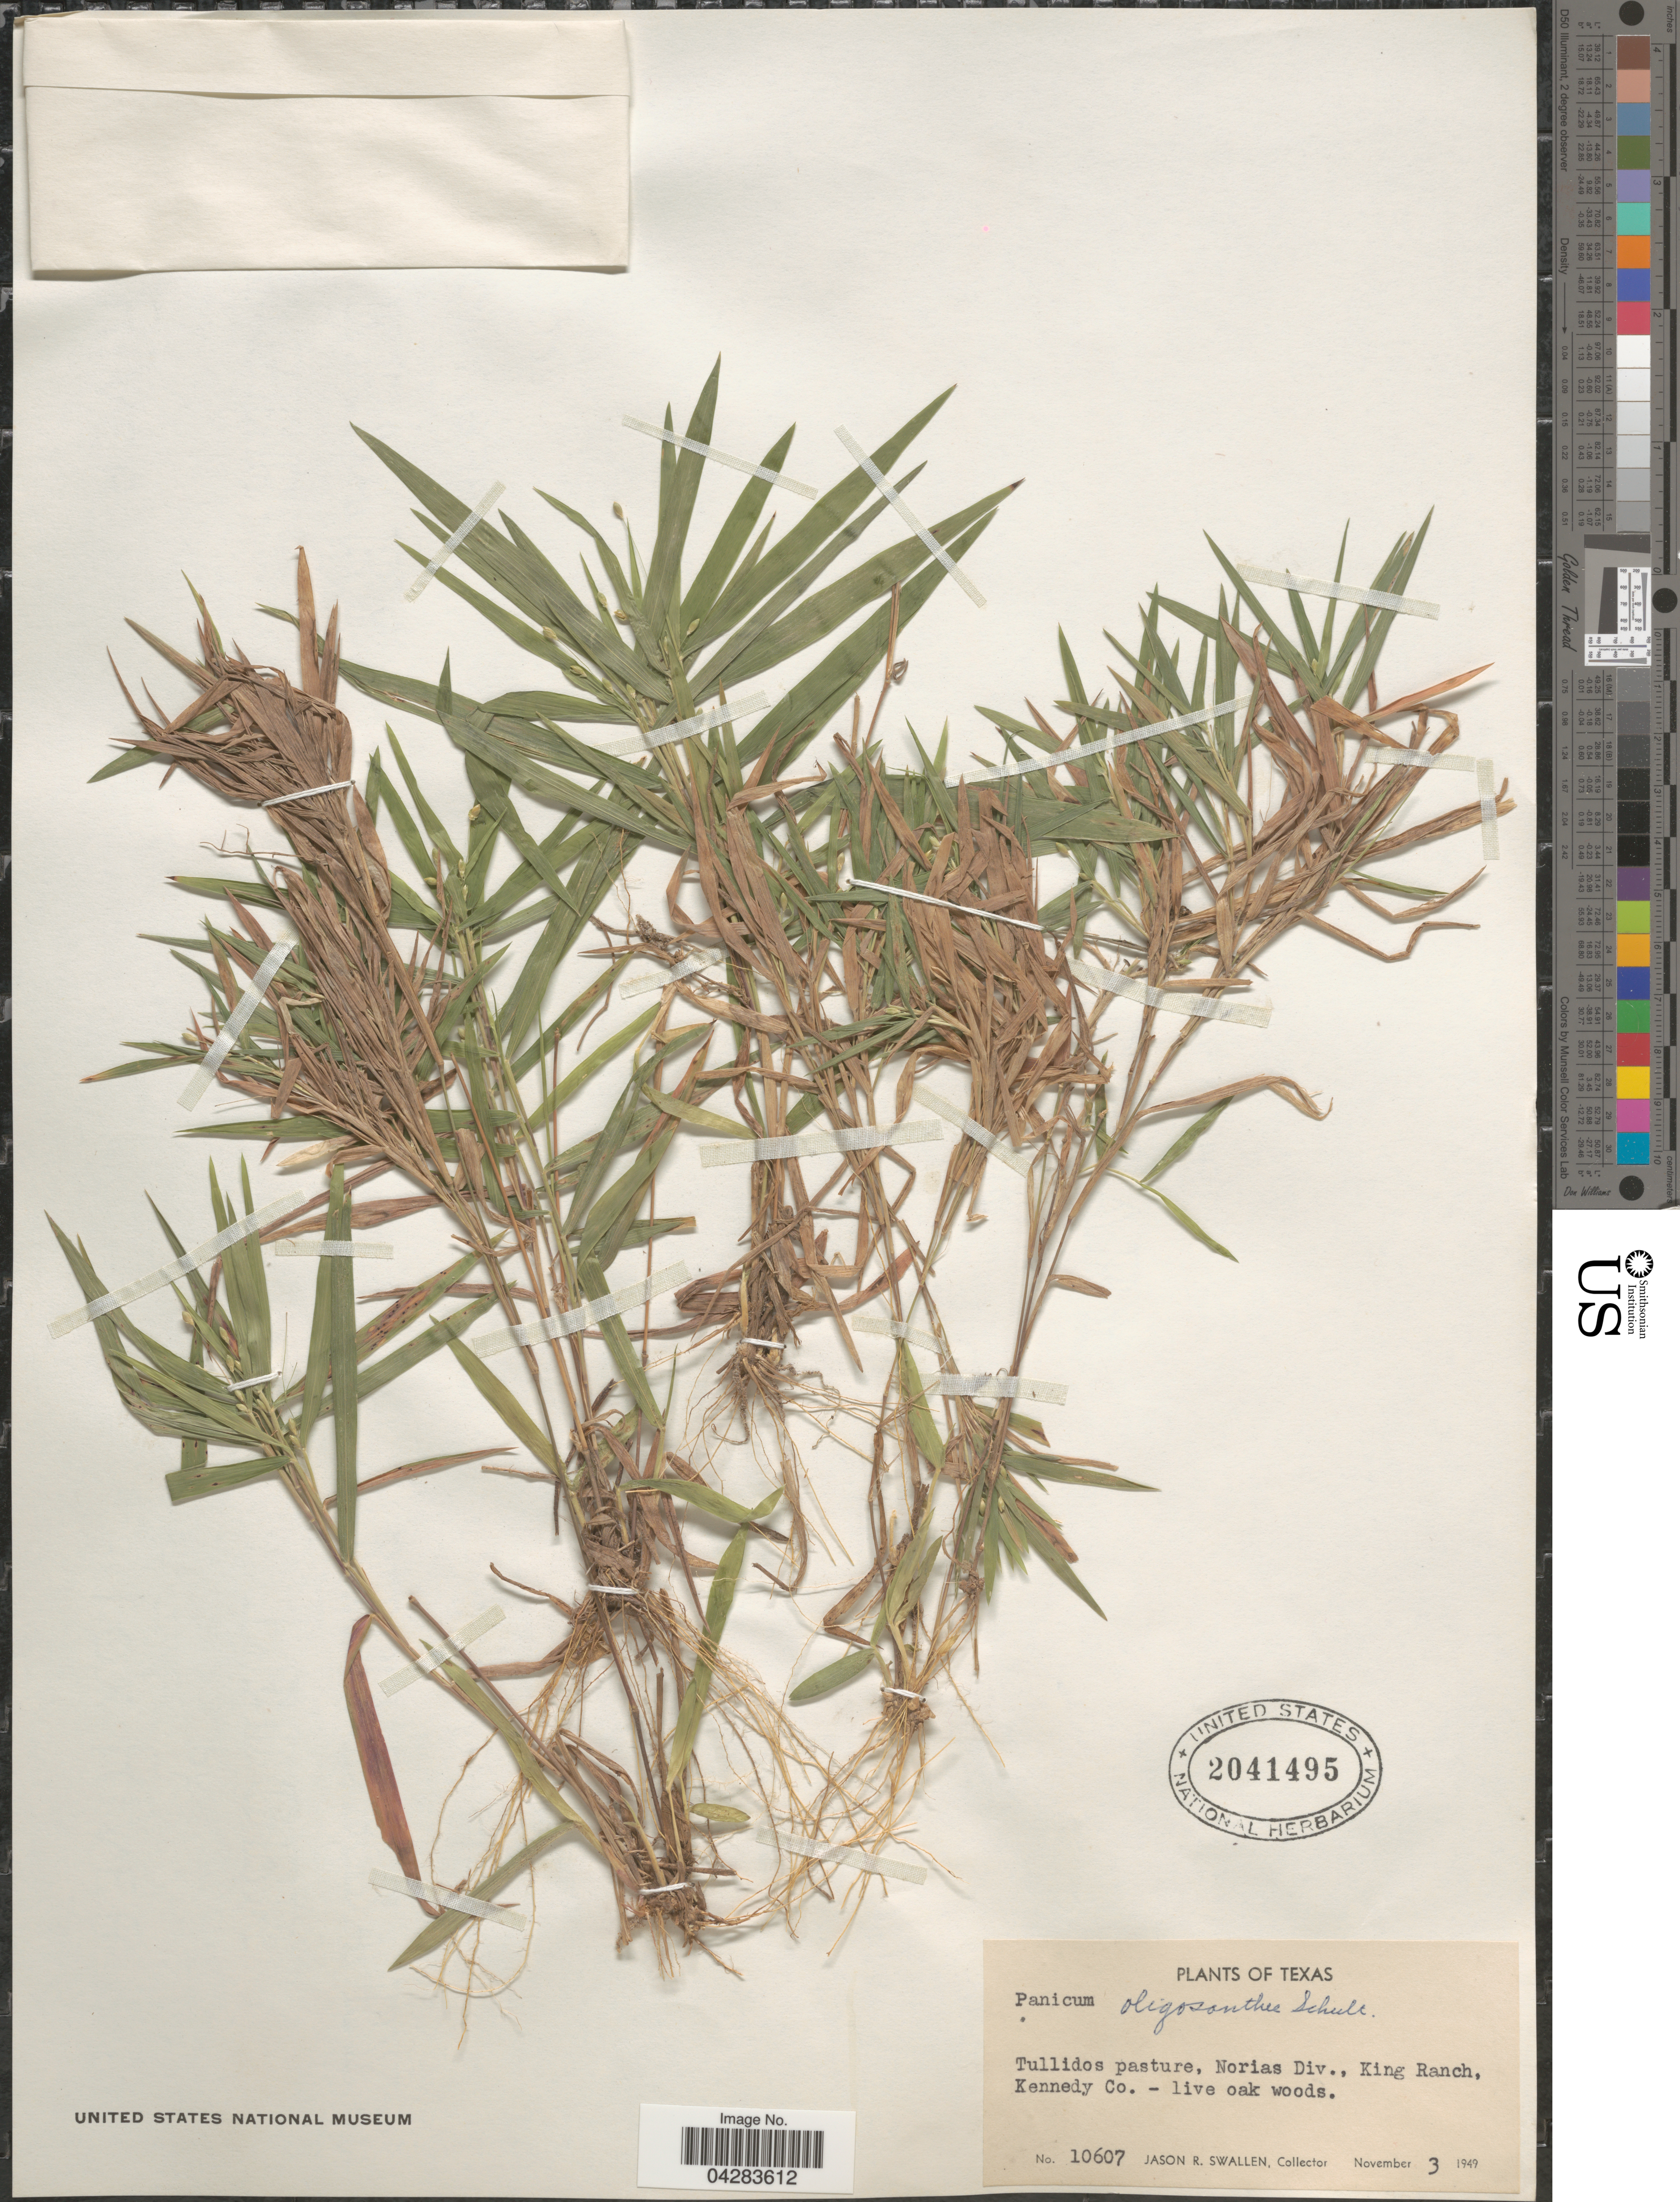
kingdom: Plantae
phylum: Tracheophyta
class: Liliopsida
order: Poales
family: Poaceae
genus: Dichanthelium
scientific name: Dichanthelium oligosanthes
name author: (Schult.) Gould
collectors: J. R. Swallen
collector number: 10607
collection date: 1949-11-03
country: United States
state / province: Texas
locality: Norias Div., King Ranch, Kennedy Co.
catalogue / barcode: US 2041495